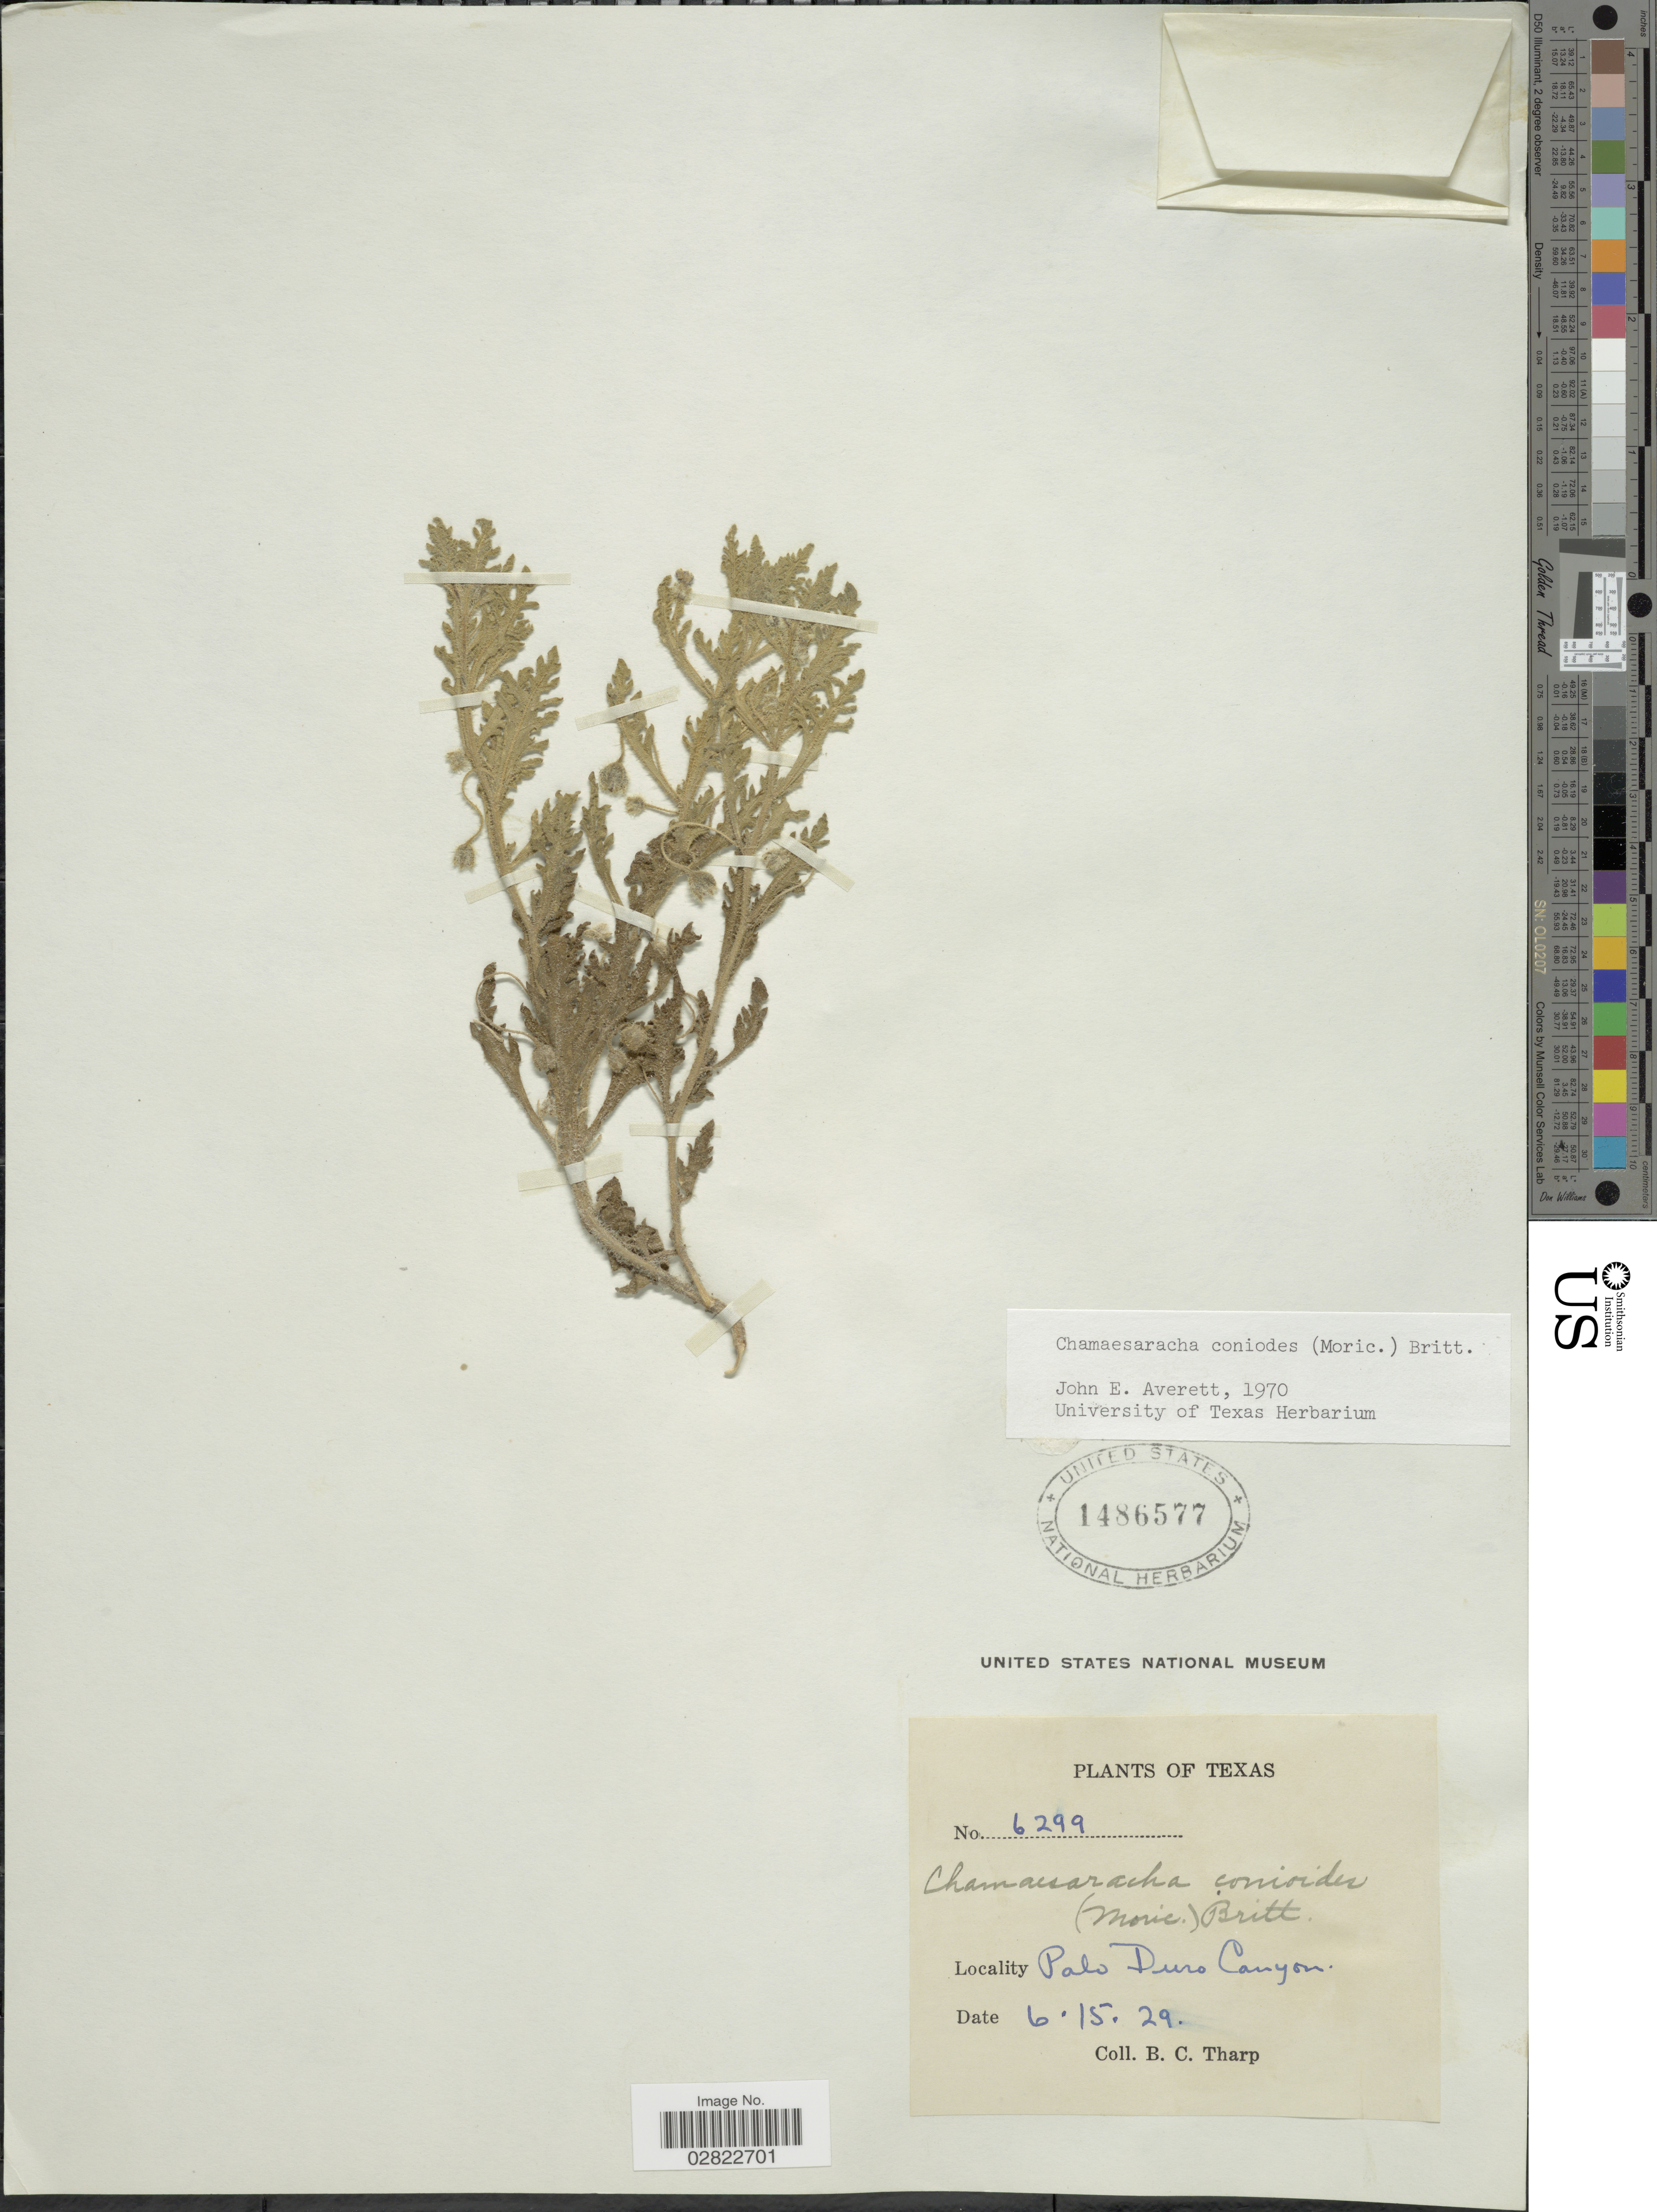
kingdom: Plantae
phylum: Tracheophyta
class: Magnoliopsida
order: Solanales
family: Solanaceae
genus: Chamaesaracha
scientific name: Chamaesaracha coniodes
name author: (Moric. ex Dunal) Britton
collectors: B. C. Tharp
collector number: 6299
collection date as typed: Transcribed d/m/y: 15/6/29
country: United States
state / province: Texas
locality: Palo Duro Canyon.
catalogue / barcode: US 1486577